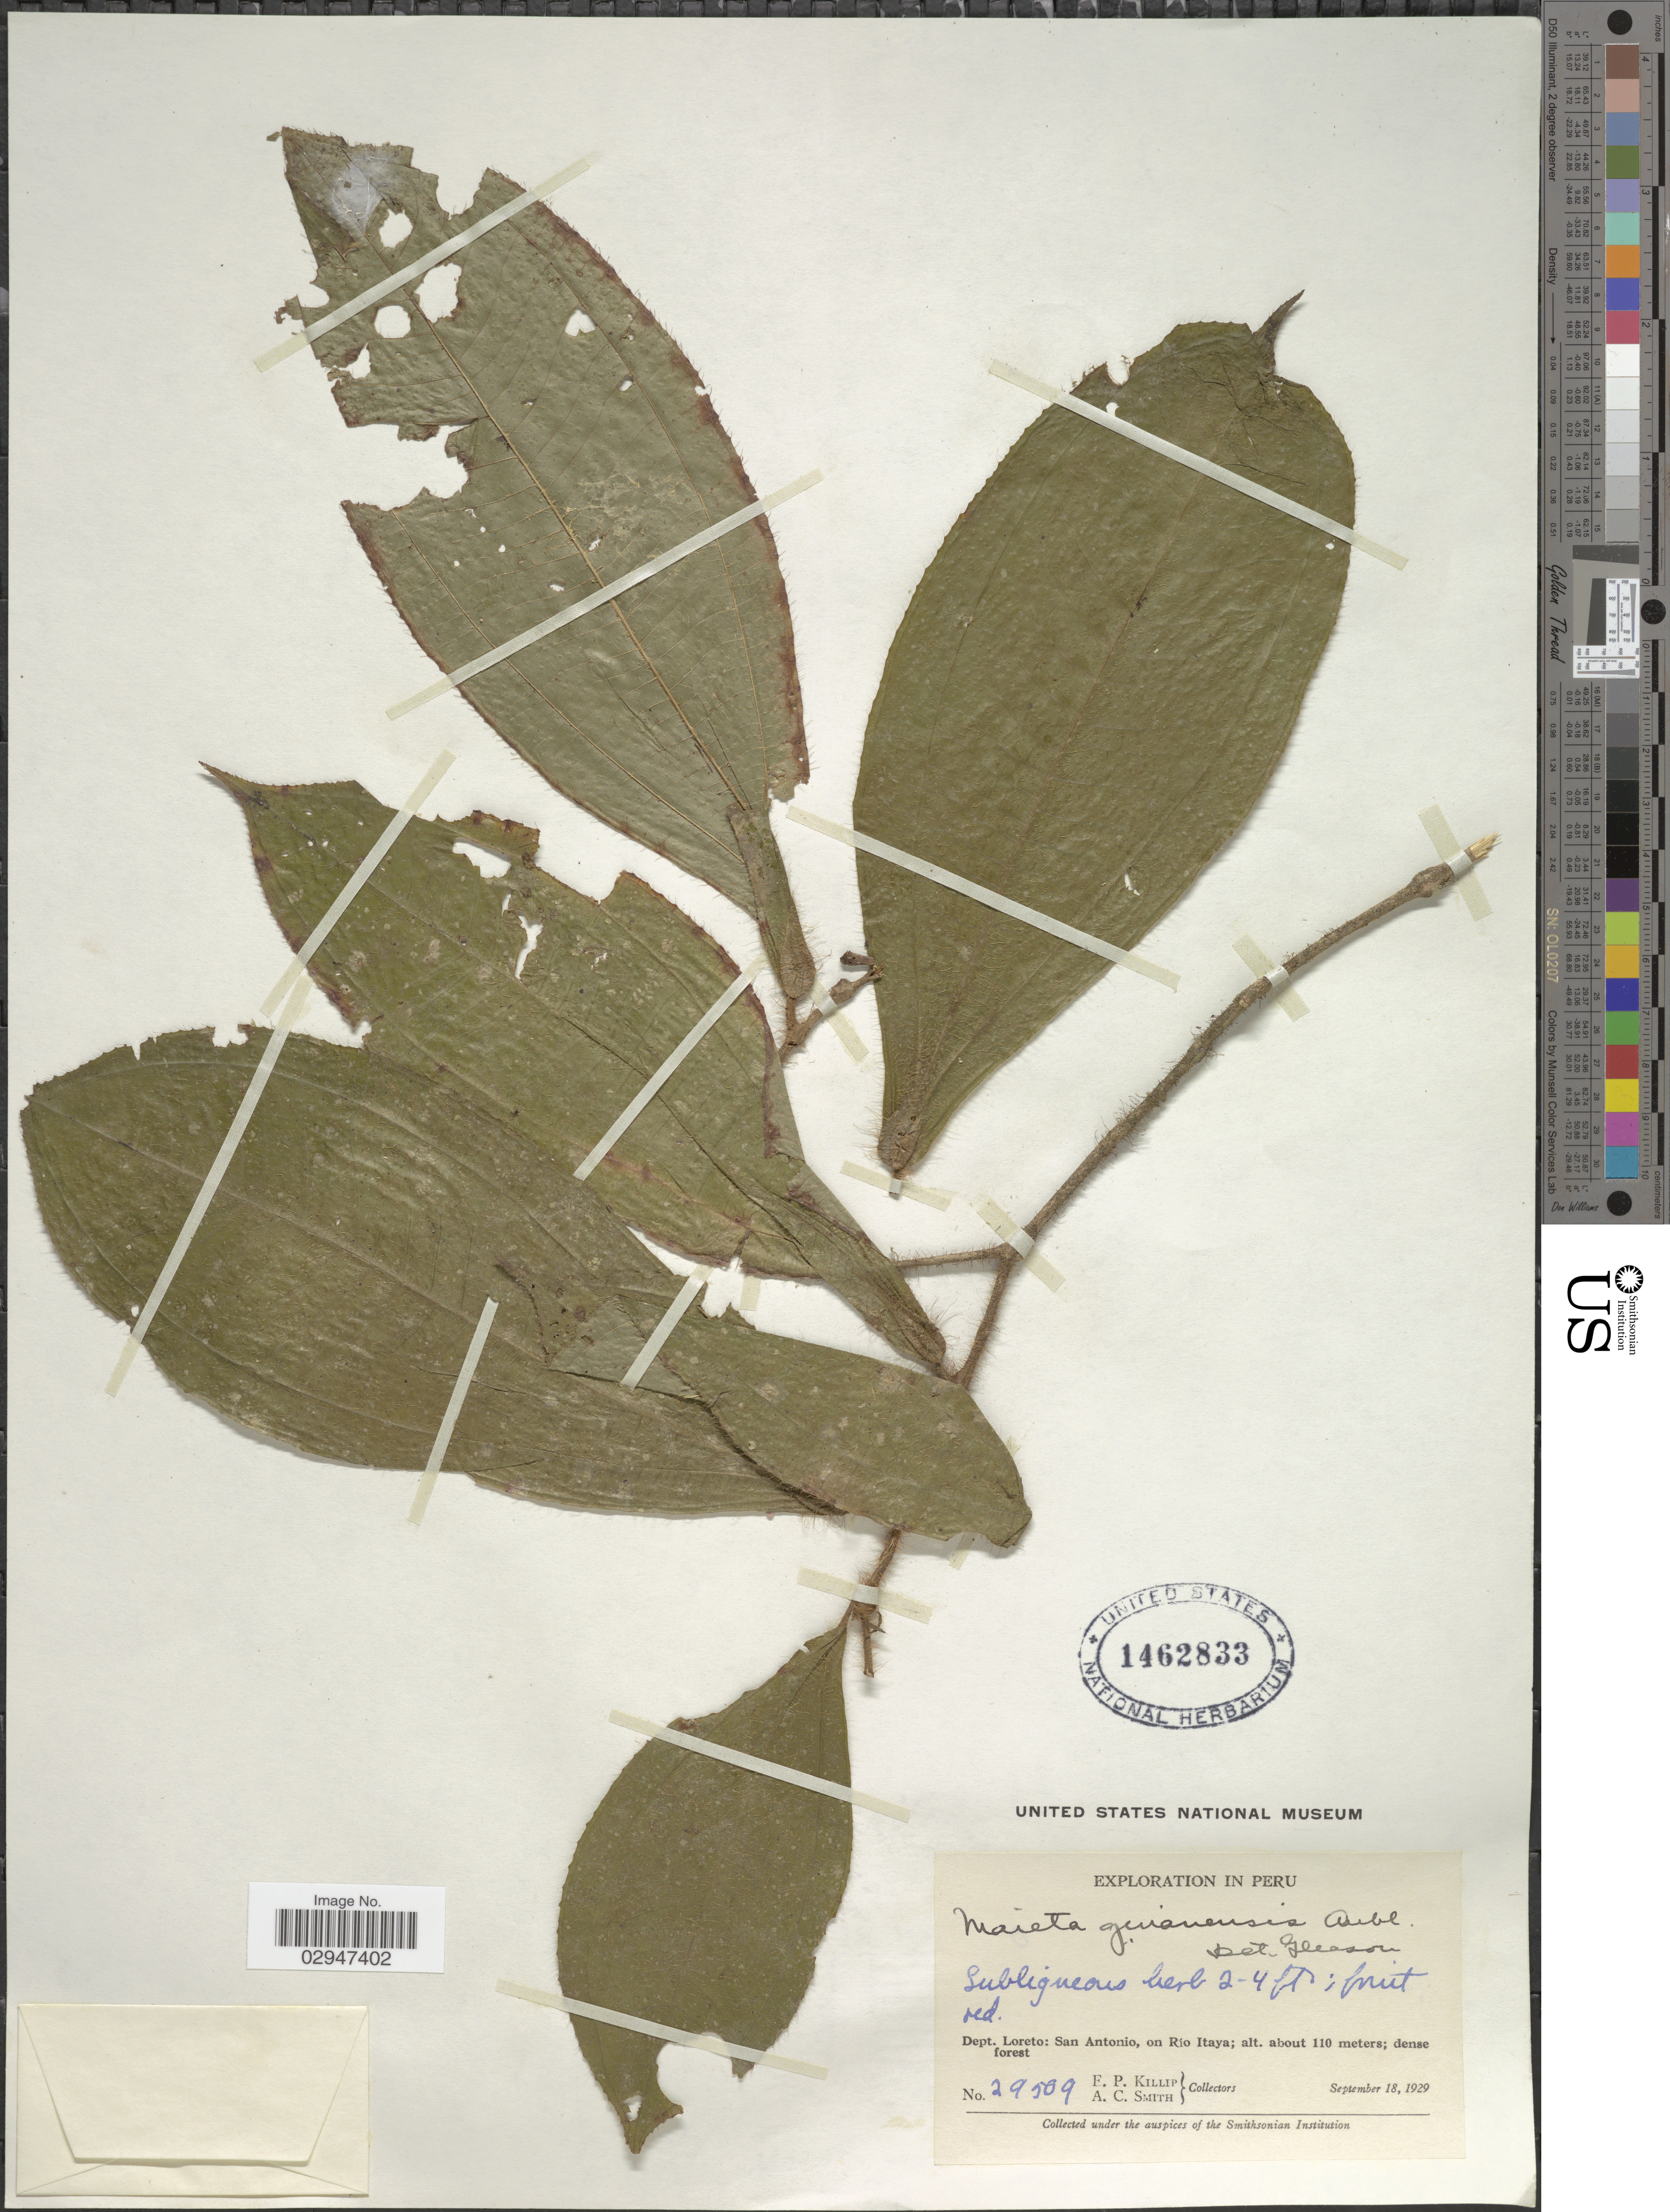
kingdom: Plantae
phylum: Tracheophyta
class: Magnoliopsida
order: Myrtales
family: Melastomataceae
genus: Maieta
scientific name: Maieta guianensis var. guianensis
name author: Aubl.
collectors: E. P. Killip & A. C. Smith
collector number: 29509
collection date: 1929-09-18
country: Peru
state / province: Loreto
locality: Dept. Loreto: San Antonio, on Río Itaya.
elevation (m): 110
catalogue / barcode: US 1462833